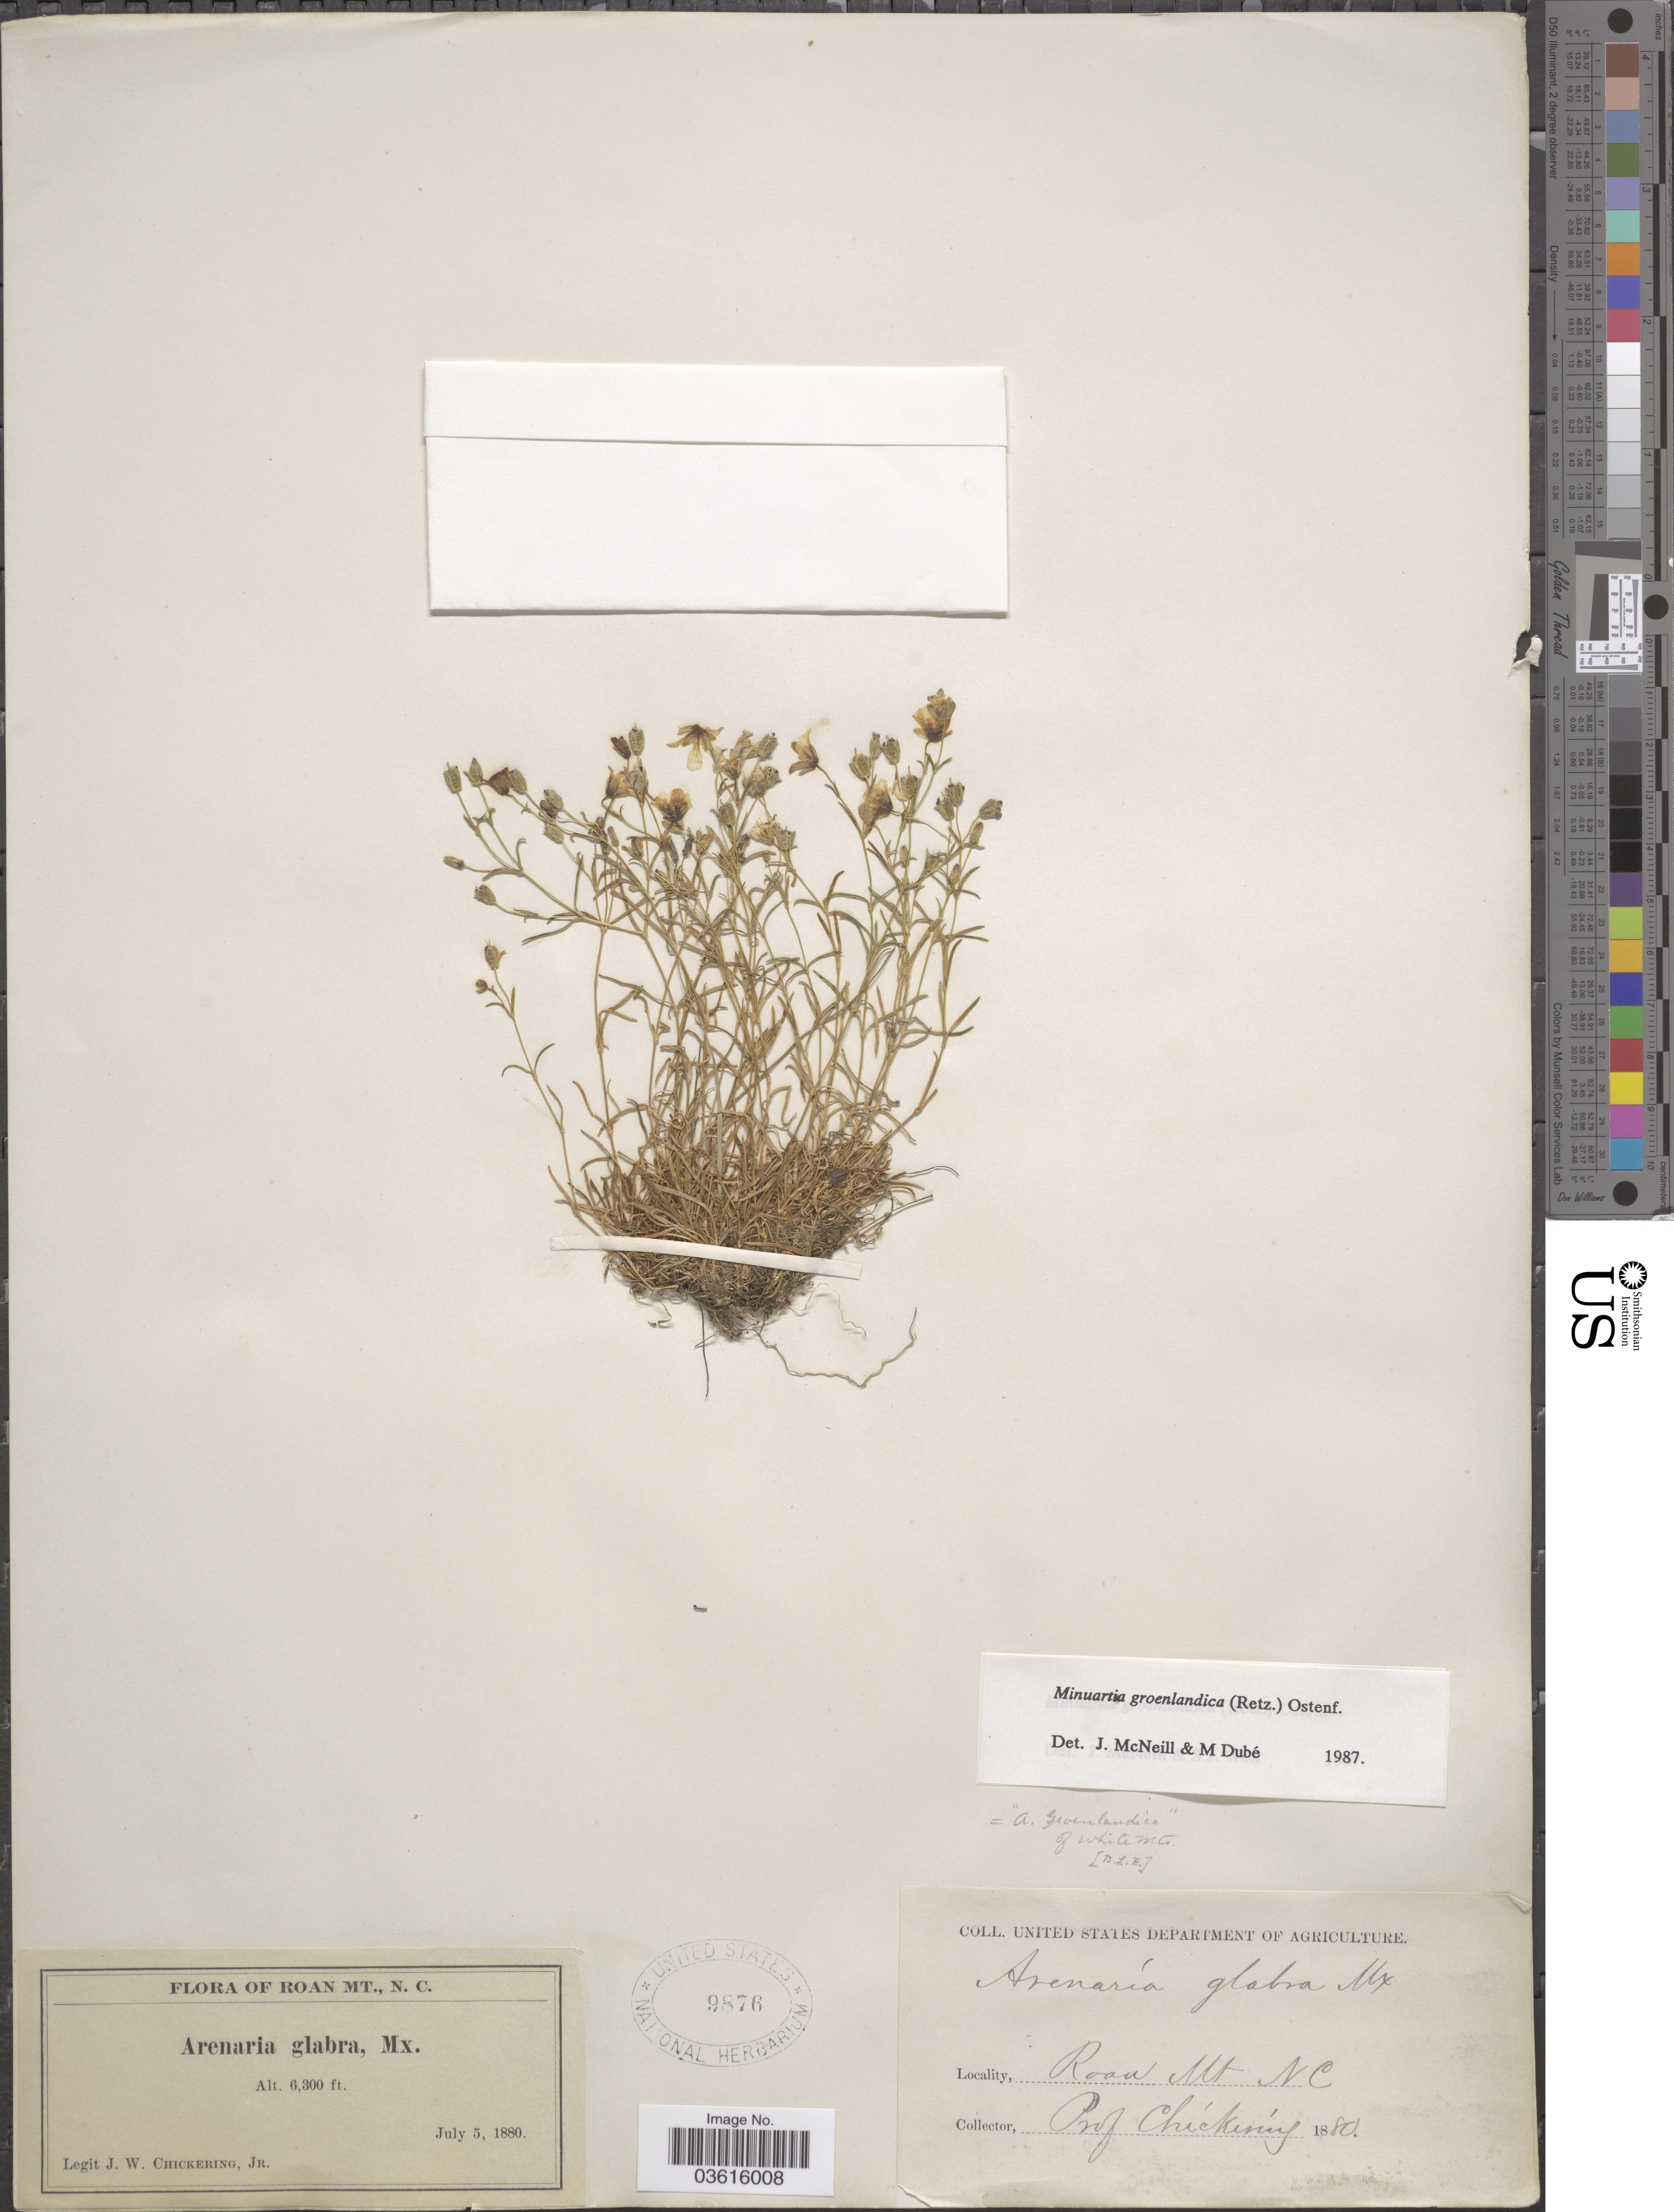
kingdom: Plantae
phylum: Tracheophyta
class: Magnoliopsida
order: Caryophyllales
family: Caryophyllaceae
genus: Minuartia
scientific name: Minuartia groenlandica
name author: (Retz.) Ostenf.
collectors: J. W. Chickering Jr.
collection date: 1880-07-05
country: United States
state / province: North Carolina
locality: Roan Mt.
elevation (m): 1920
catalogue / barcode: US 9876